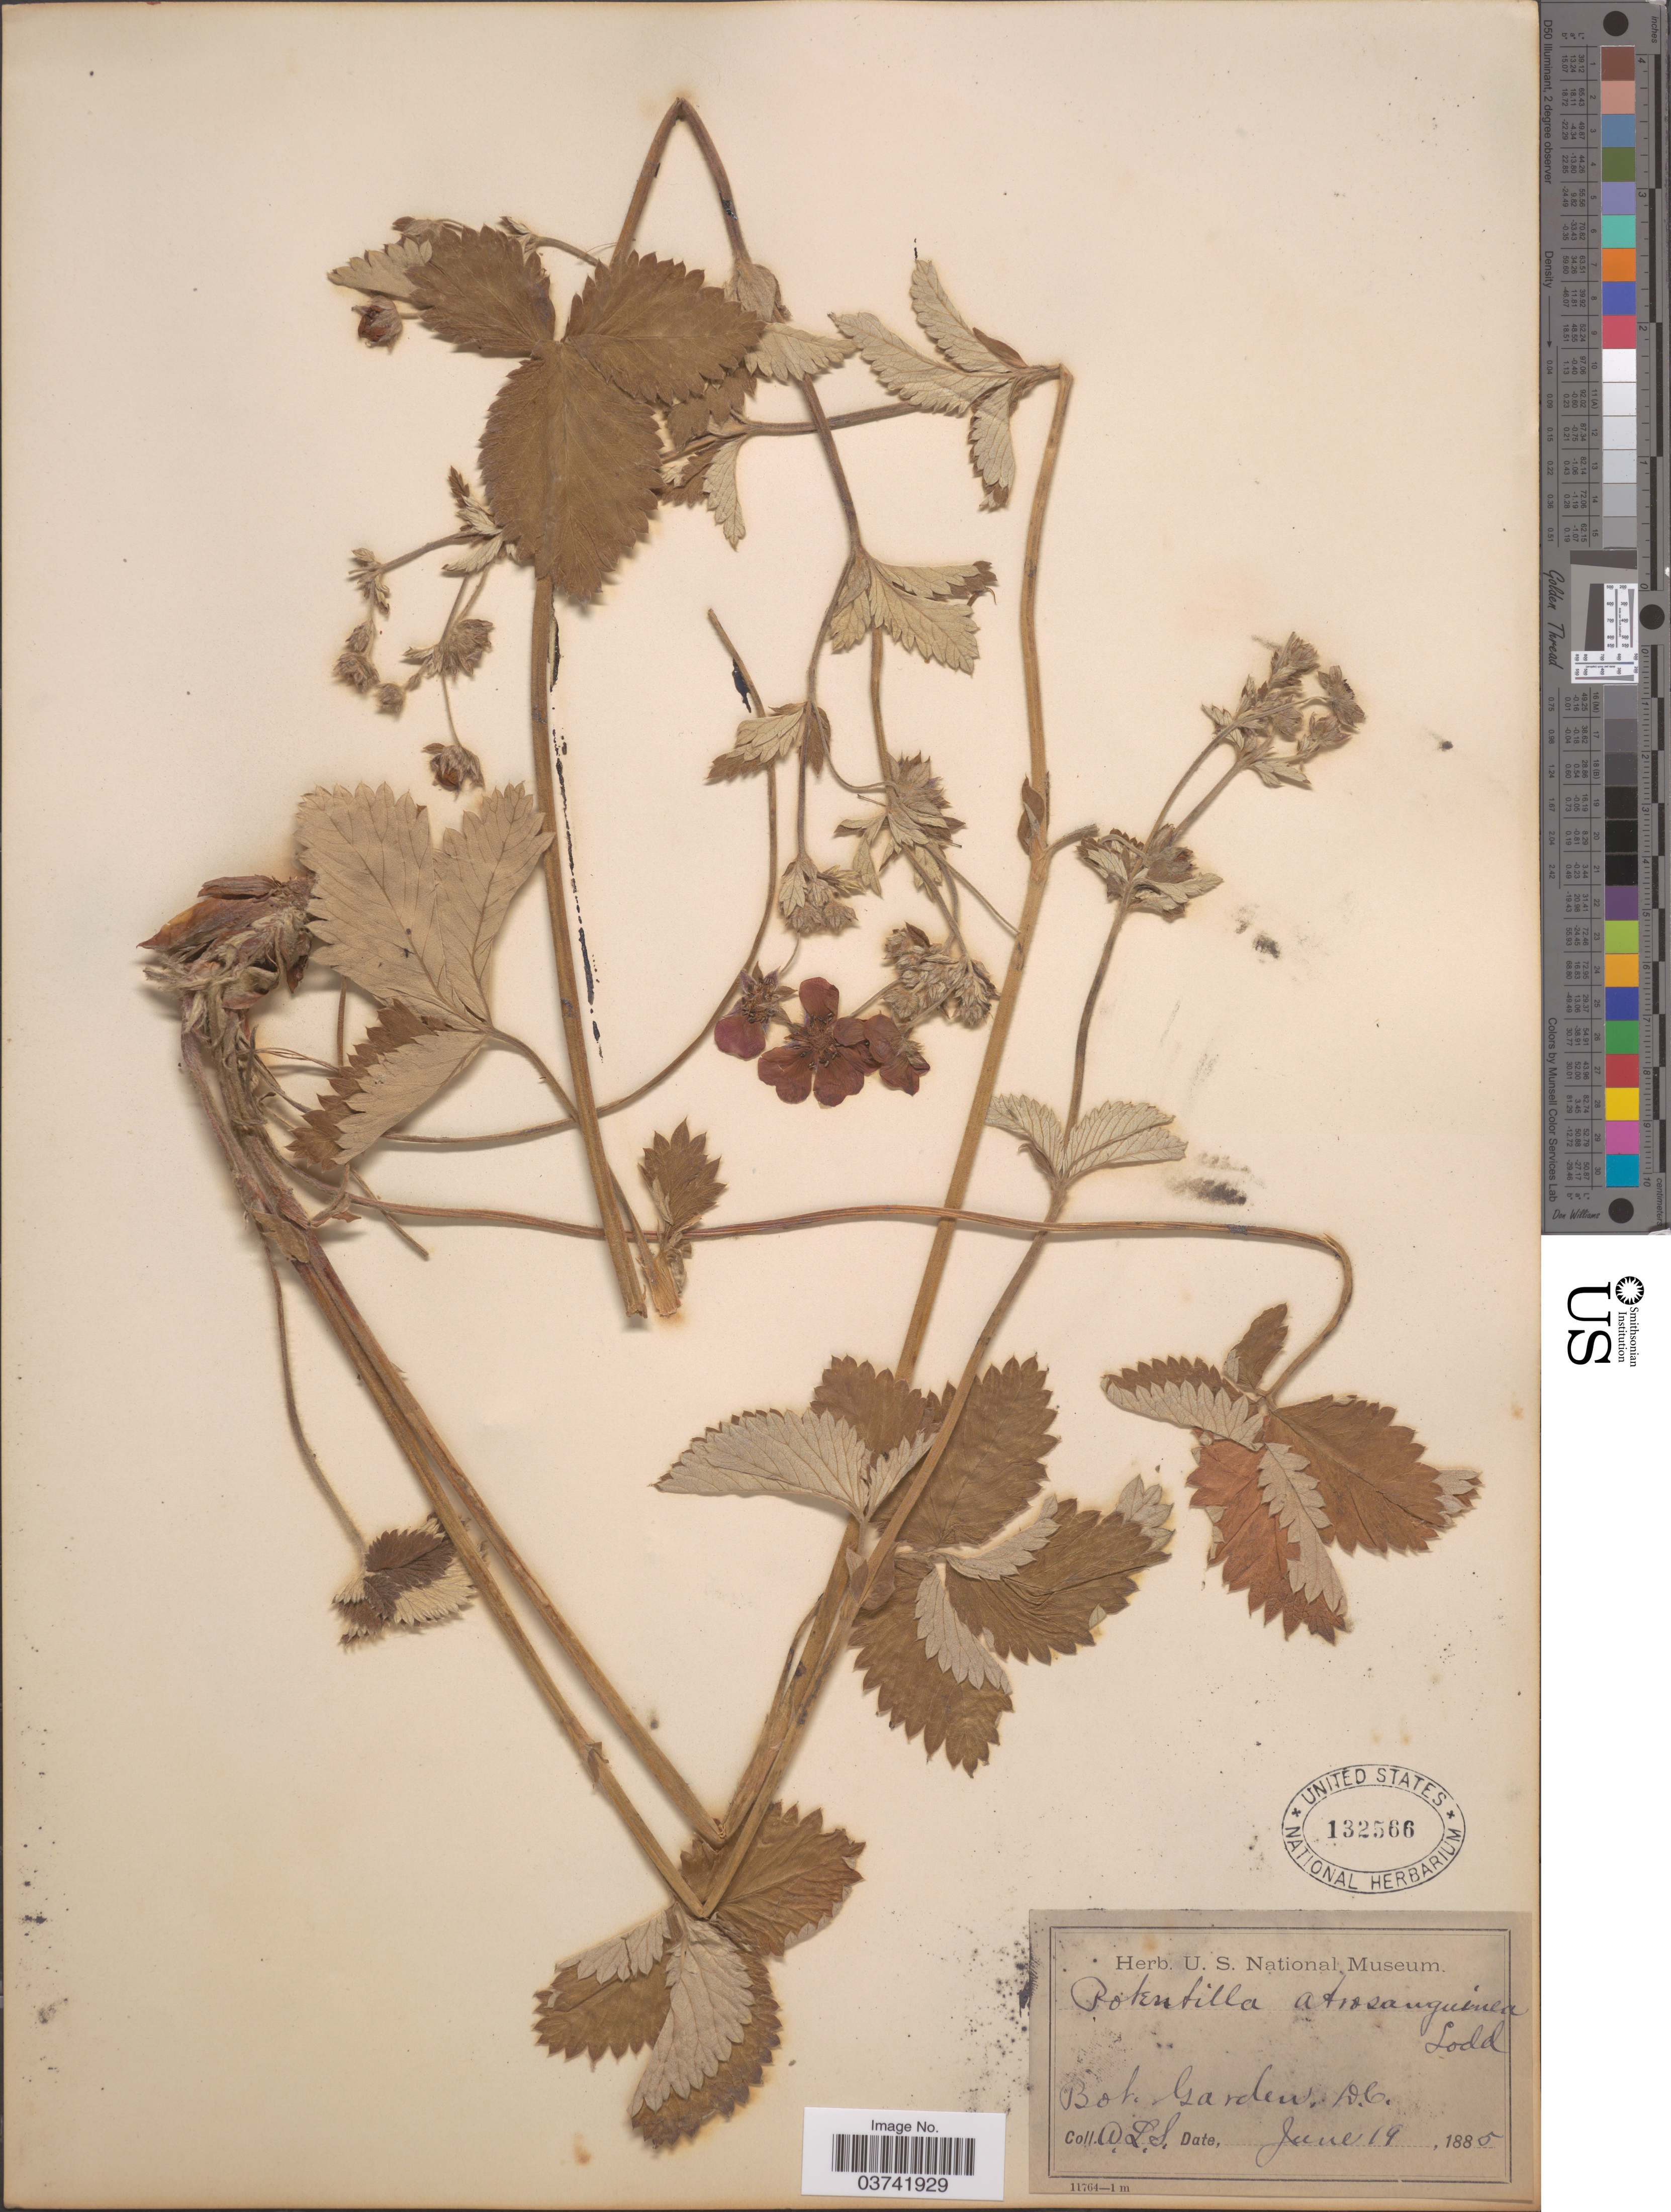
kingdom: Plantae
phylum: Tracheophyta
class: Magnoliopsida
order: Rosales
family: Rosaceae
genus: Potentilla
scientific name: Potentilla atrosanguinea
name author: G. Lodd. ex D. Don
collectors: A.L.S.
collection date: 1885-06-19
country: United States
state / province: District of Columbia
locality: Bot. Garden.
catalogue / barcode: US 132566